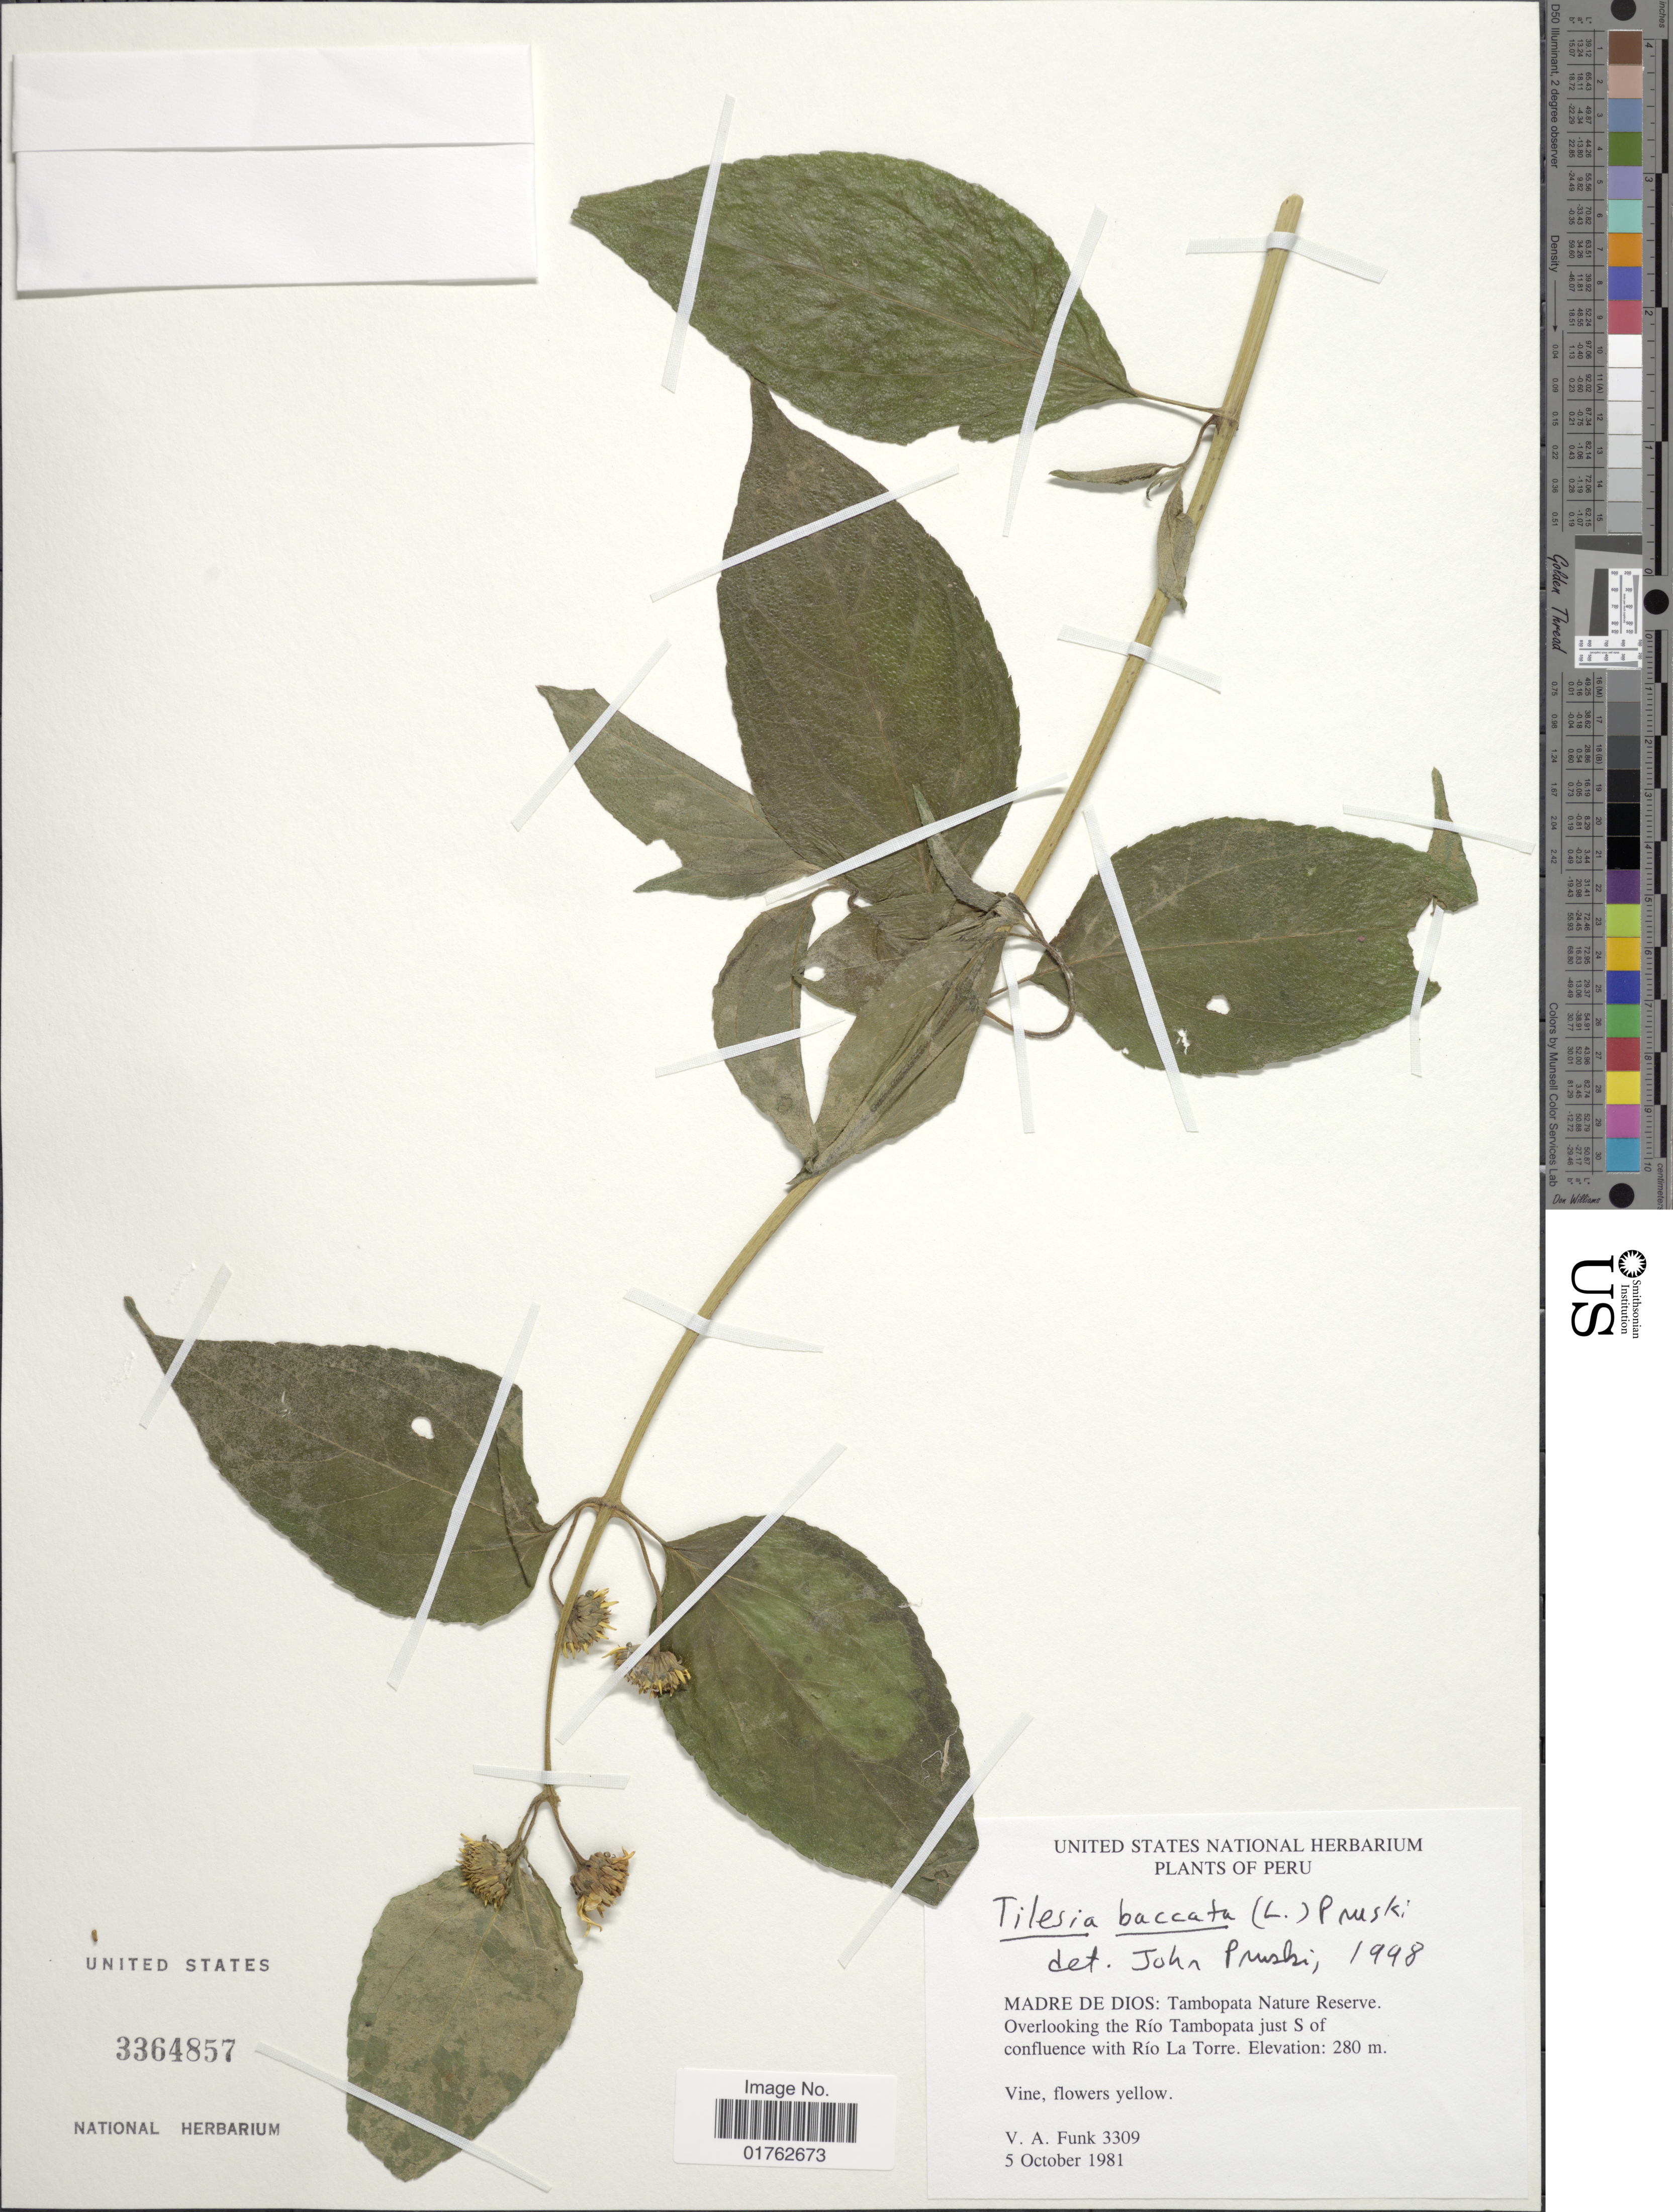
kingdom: Plantae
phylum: Tracheophyta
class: Magnoliopsida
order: Asterales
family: Asteraceae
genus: Wulffia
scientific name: Wulffia baccata var. baccata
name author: (L.) Kuntze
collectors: V. Funk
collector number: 3309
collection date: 1981-10-05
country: Peru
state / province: Madre de Dios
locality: Tambopata Nature Reserve, Overlooking the Rio Tambopata just S of confluence with Rio La Torre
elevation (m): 280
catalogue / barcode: US 3364857